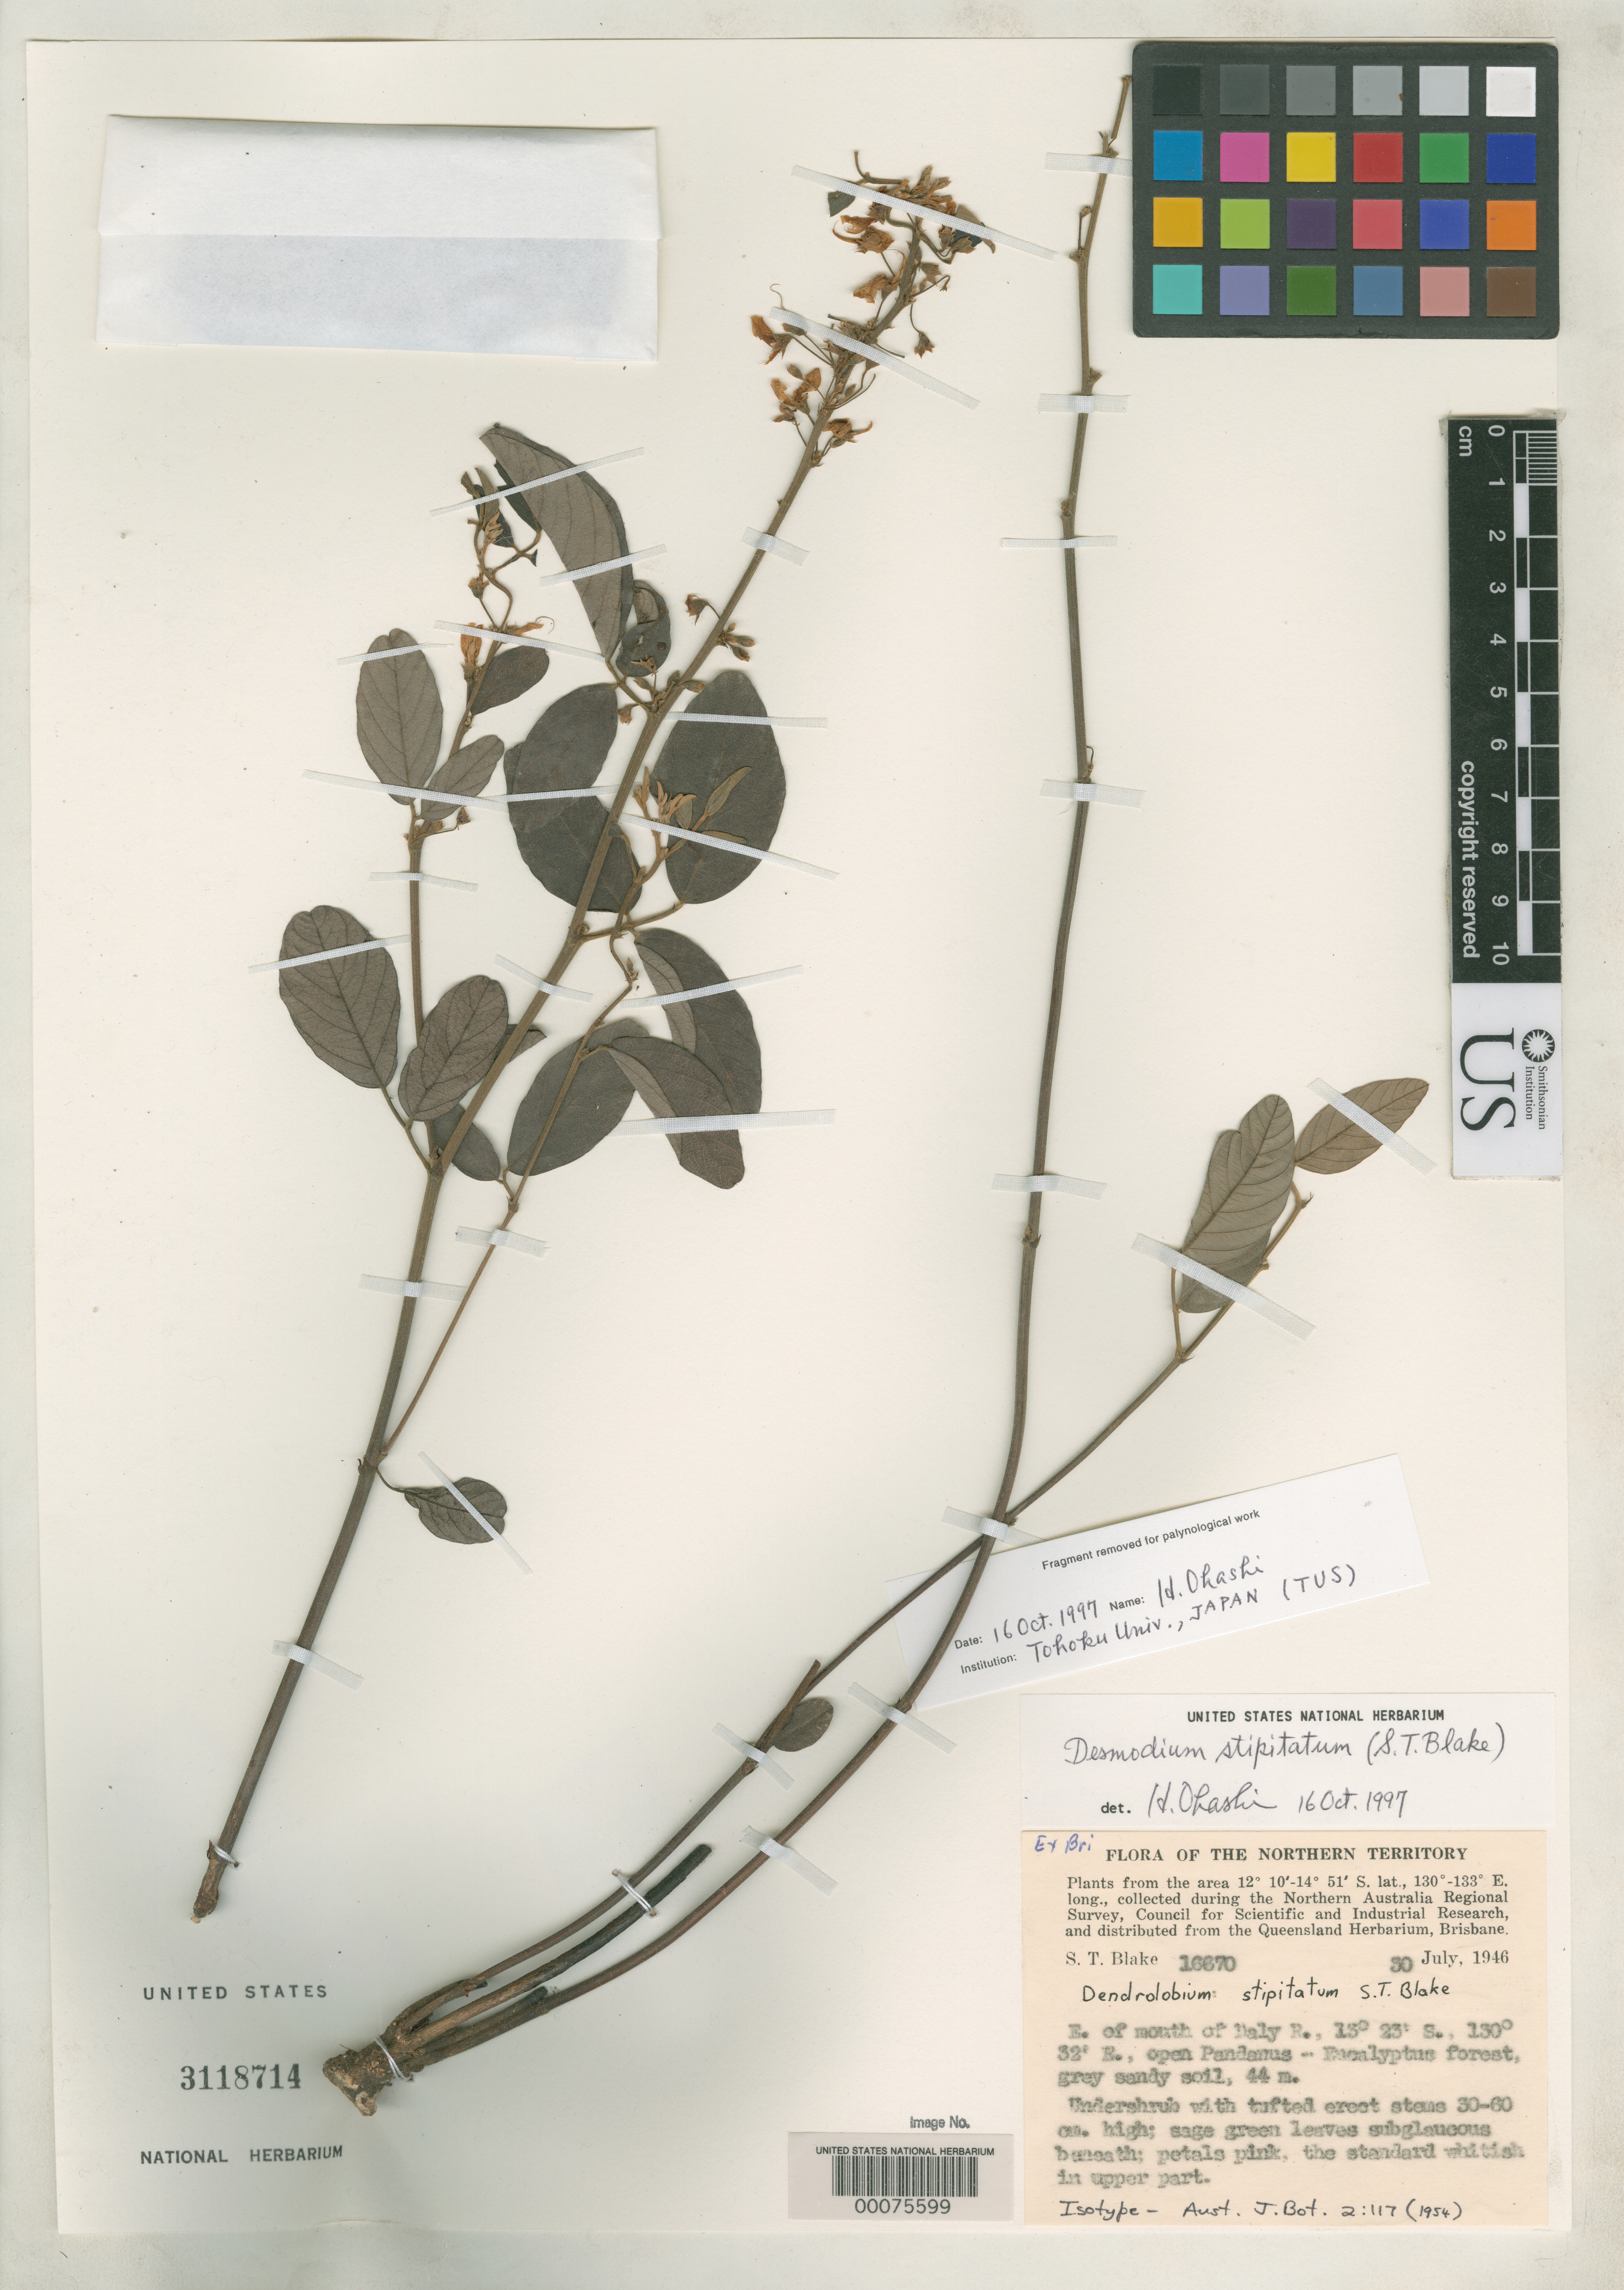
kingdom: Plantae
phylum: Tracheophyta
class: Magnoliopsida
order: Fabales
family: Fabaceae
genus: Desmodium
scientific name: Desmodium stipitatum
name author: S.T. Blake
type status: Isotype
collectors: S. T. Blake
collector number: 16670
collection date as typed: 30 Jul 1946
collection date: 1946-07-30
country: Australia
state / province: Northern Territory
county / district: Cook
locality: E of mouth of Daly River.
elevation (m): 44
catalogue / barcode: US 3118714